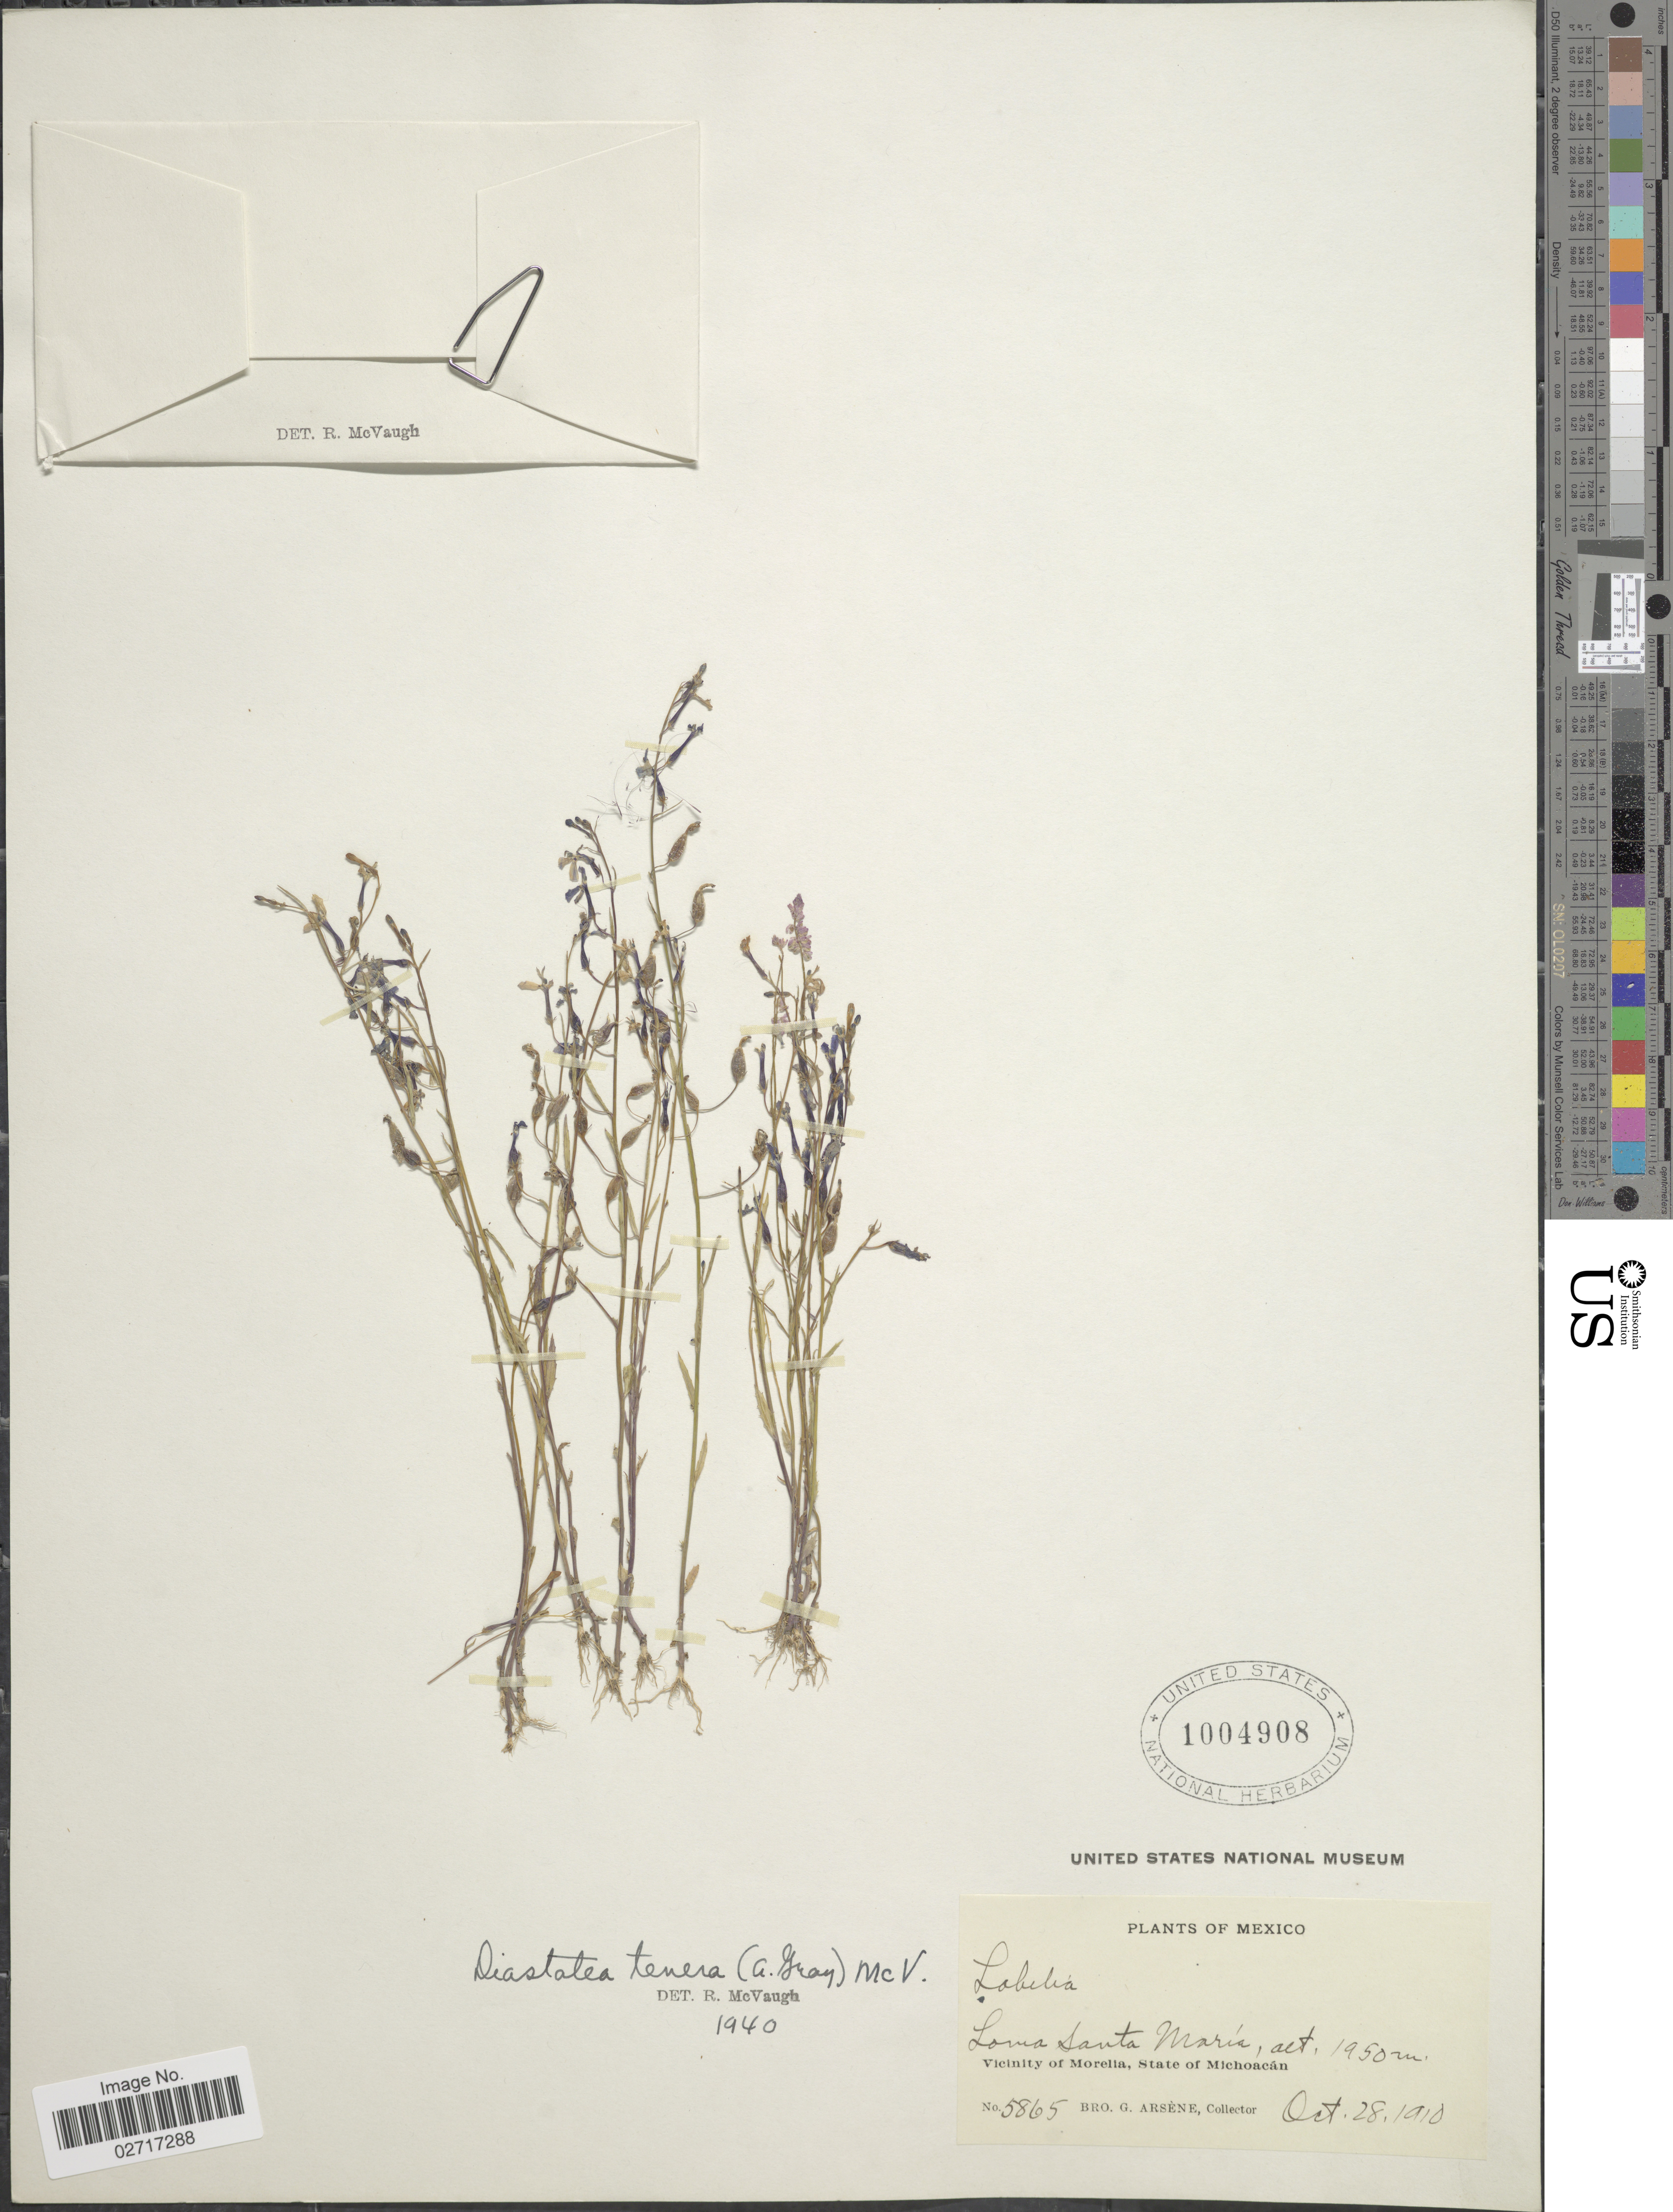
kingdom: Plantae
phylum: Tracheophyta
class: Magnoliopsida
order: Asterales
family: Campanulaceae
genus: Diastatea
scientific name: Diastatea tenera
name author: (A. Gray) McVaugh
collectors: Bro. G. Arsène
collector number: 5865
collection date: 1910-10-28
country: Mexico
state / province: Michoacán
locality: Loma Santa María. Vicinity of Morelia.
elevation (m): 1950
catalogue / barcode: US 1004908